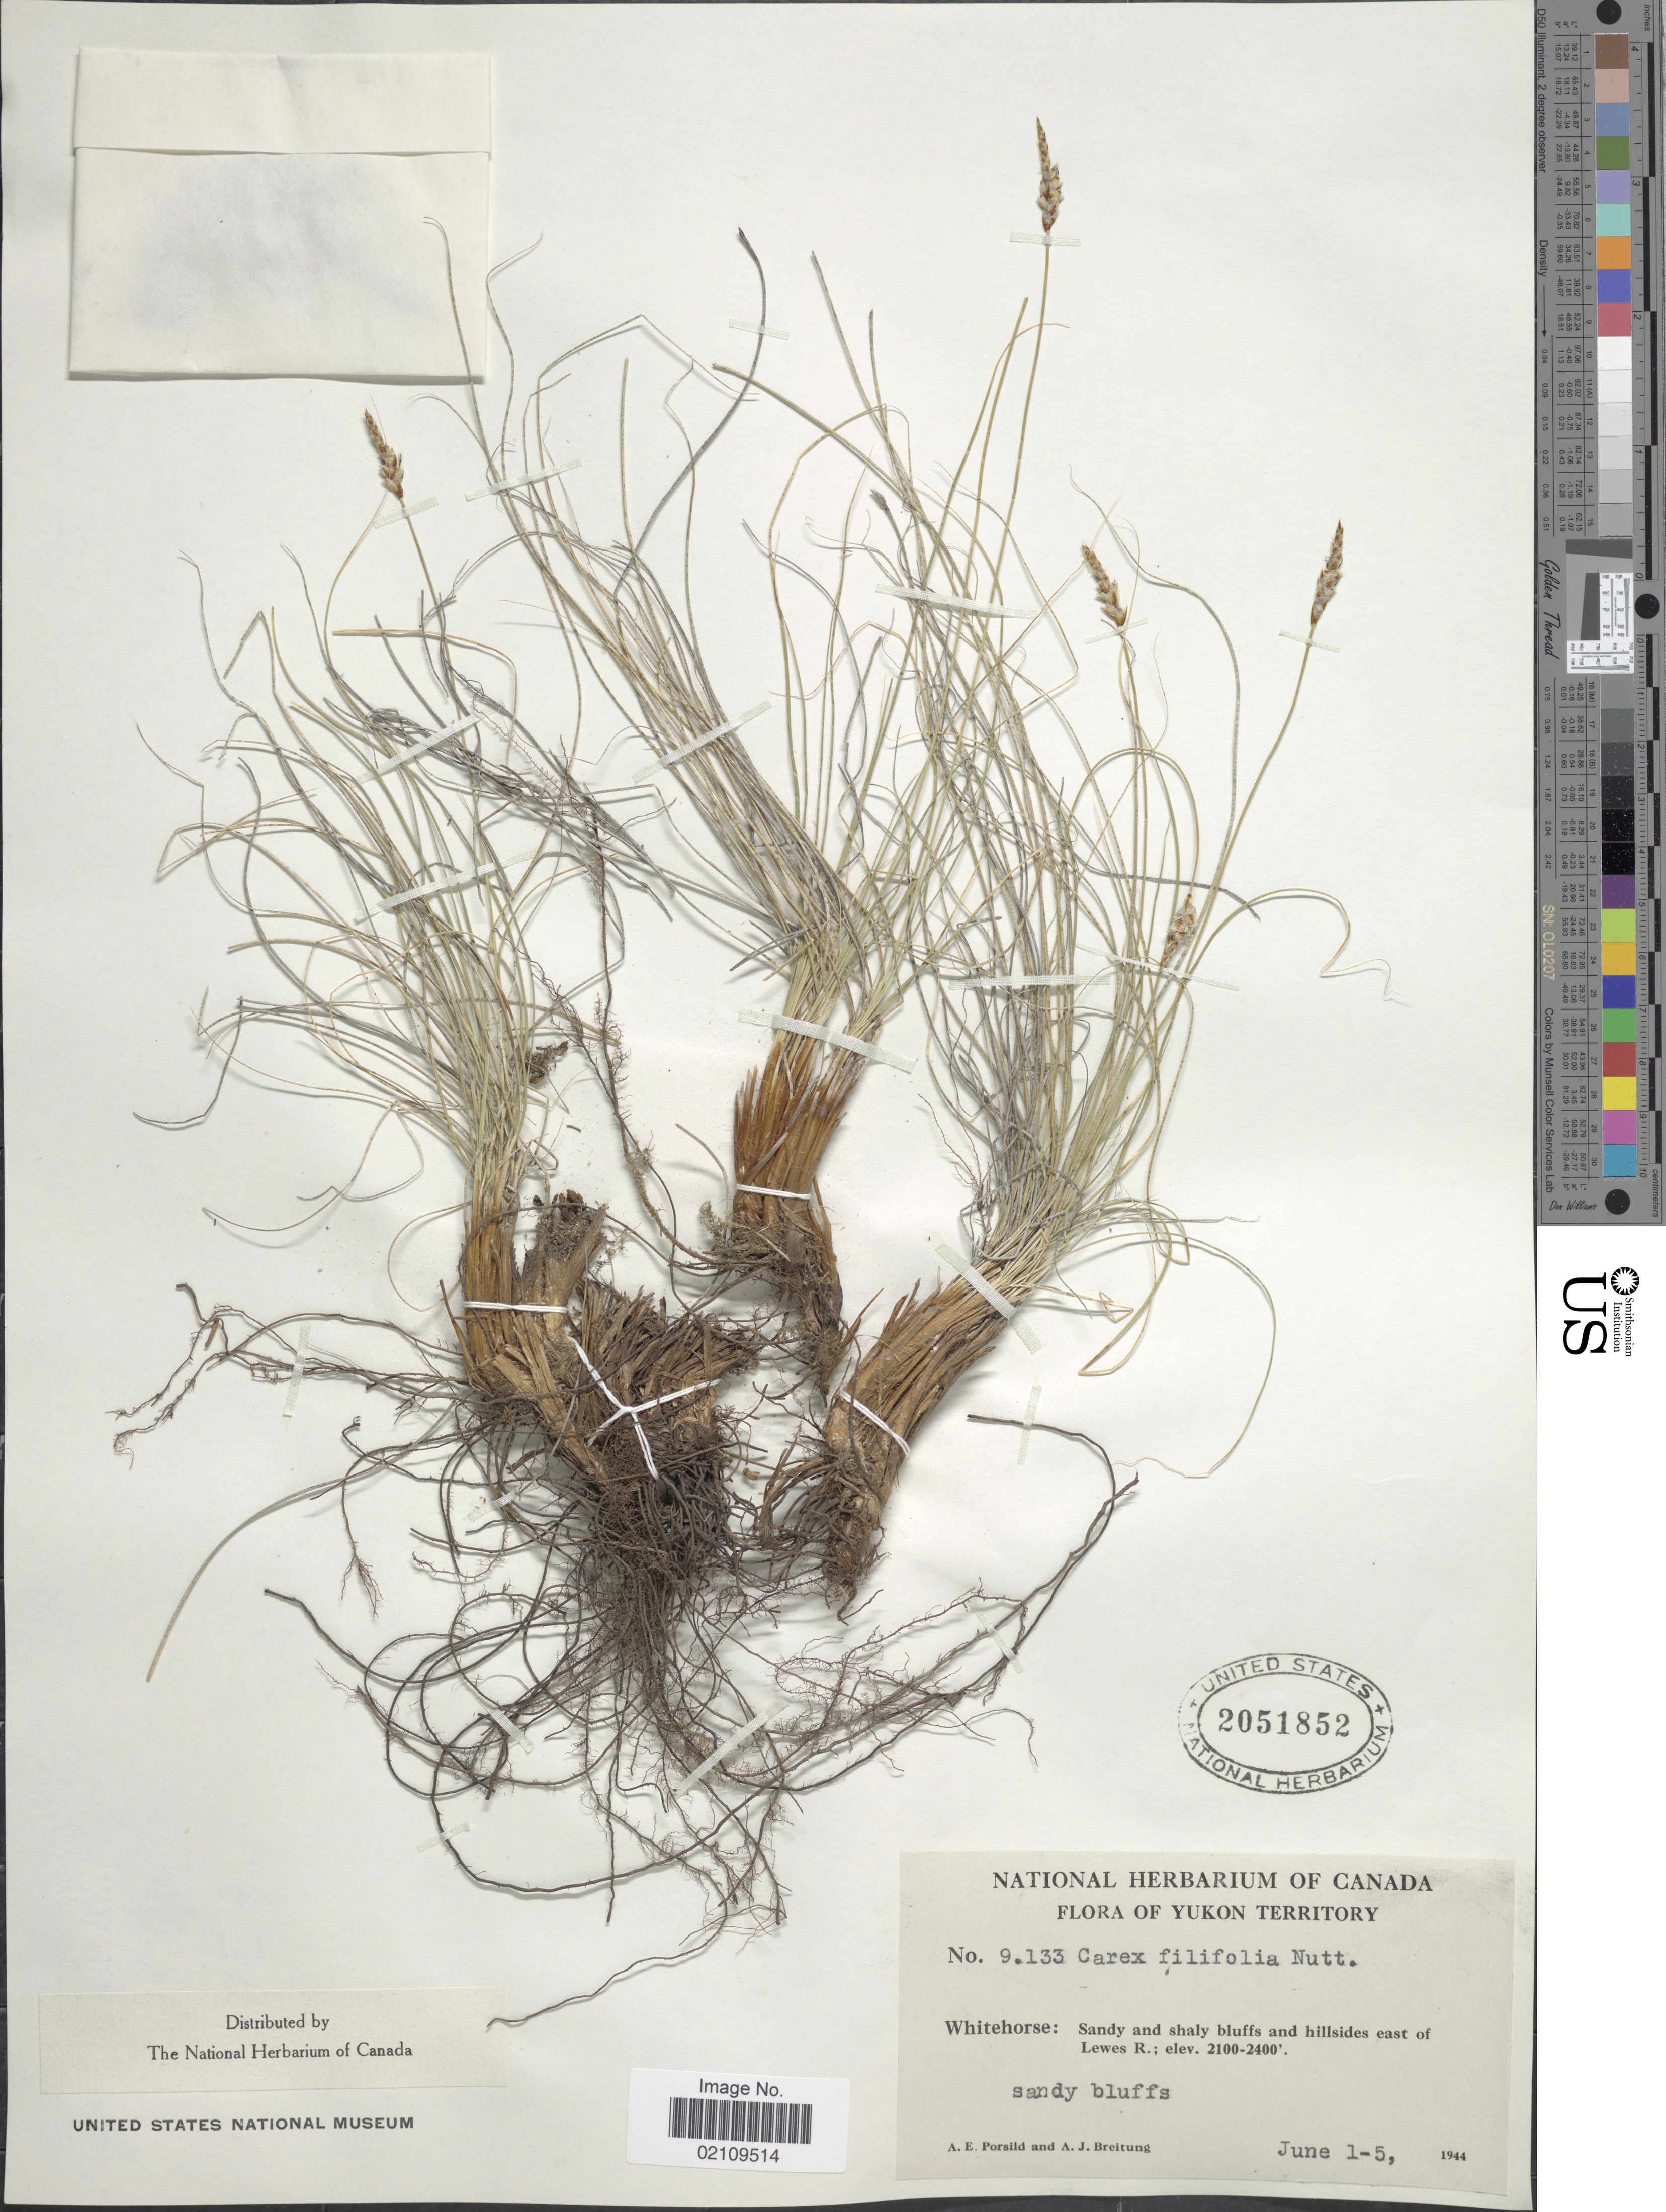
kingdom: Plantae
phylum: Tracheophyta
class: Liliopsida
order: Poales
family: Cyperaceae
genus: Carex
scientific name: Carex filifolia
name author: Nutt.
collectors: A. E. Porsild & A. Breitung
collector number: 9133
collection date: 1944-06-01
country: Canada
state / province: Yukon Territory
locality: Whitehorse: Sandy and shaly bluffs and hillsides east of Lewes R; sandy bluffs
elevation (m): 640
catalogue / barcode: US 2051852